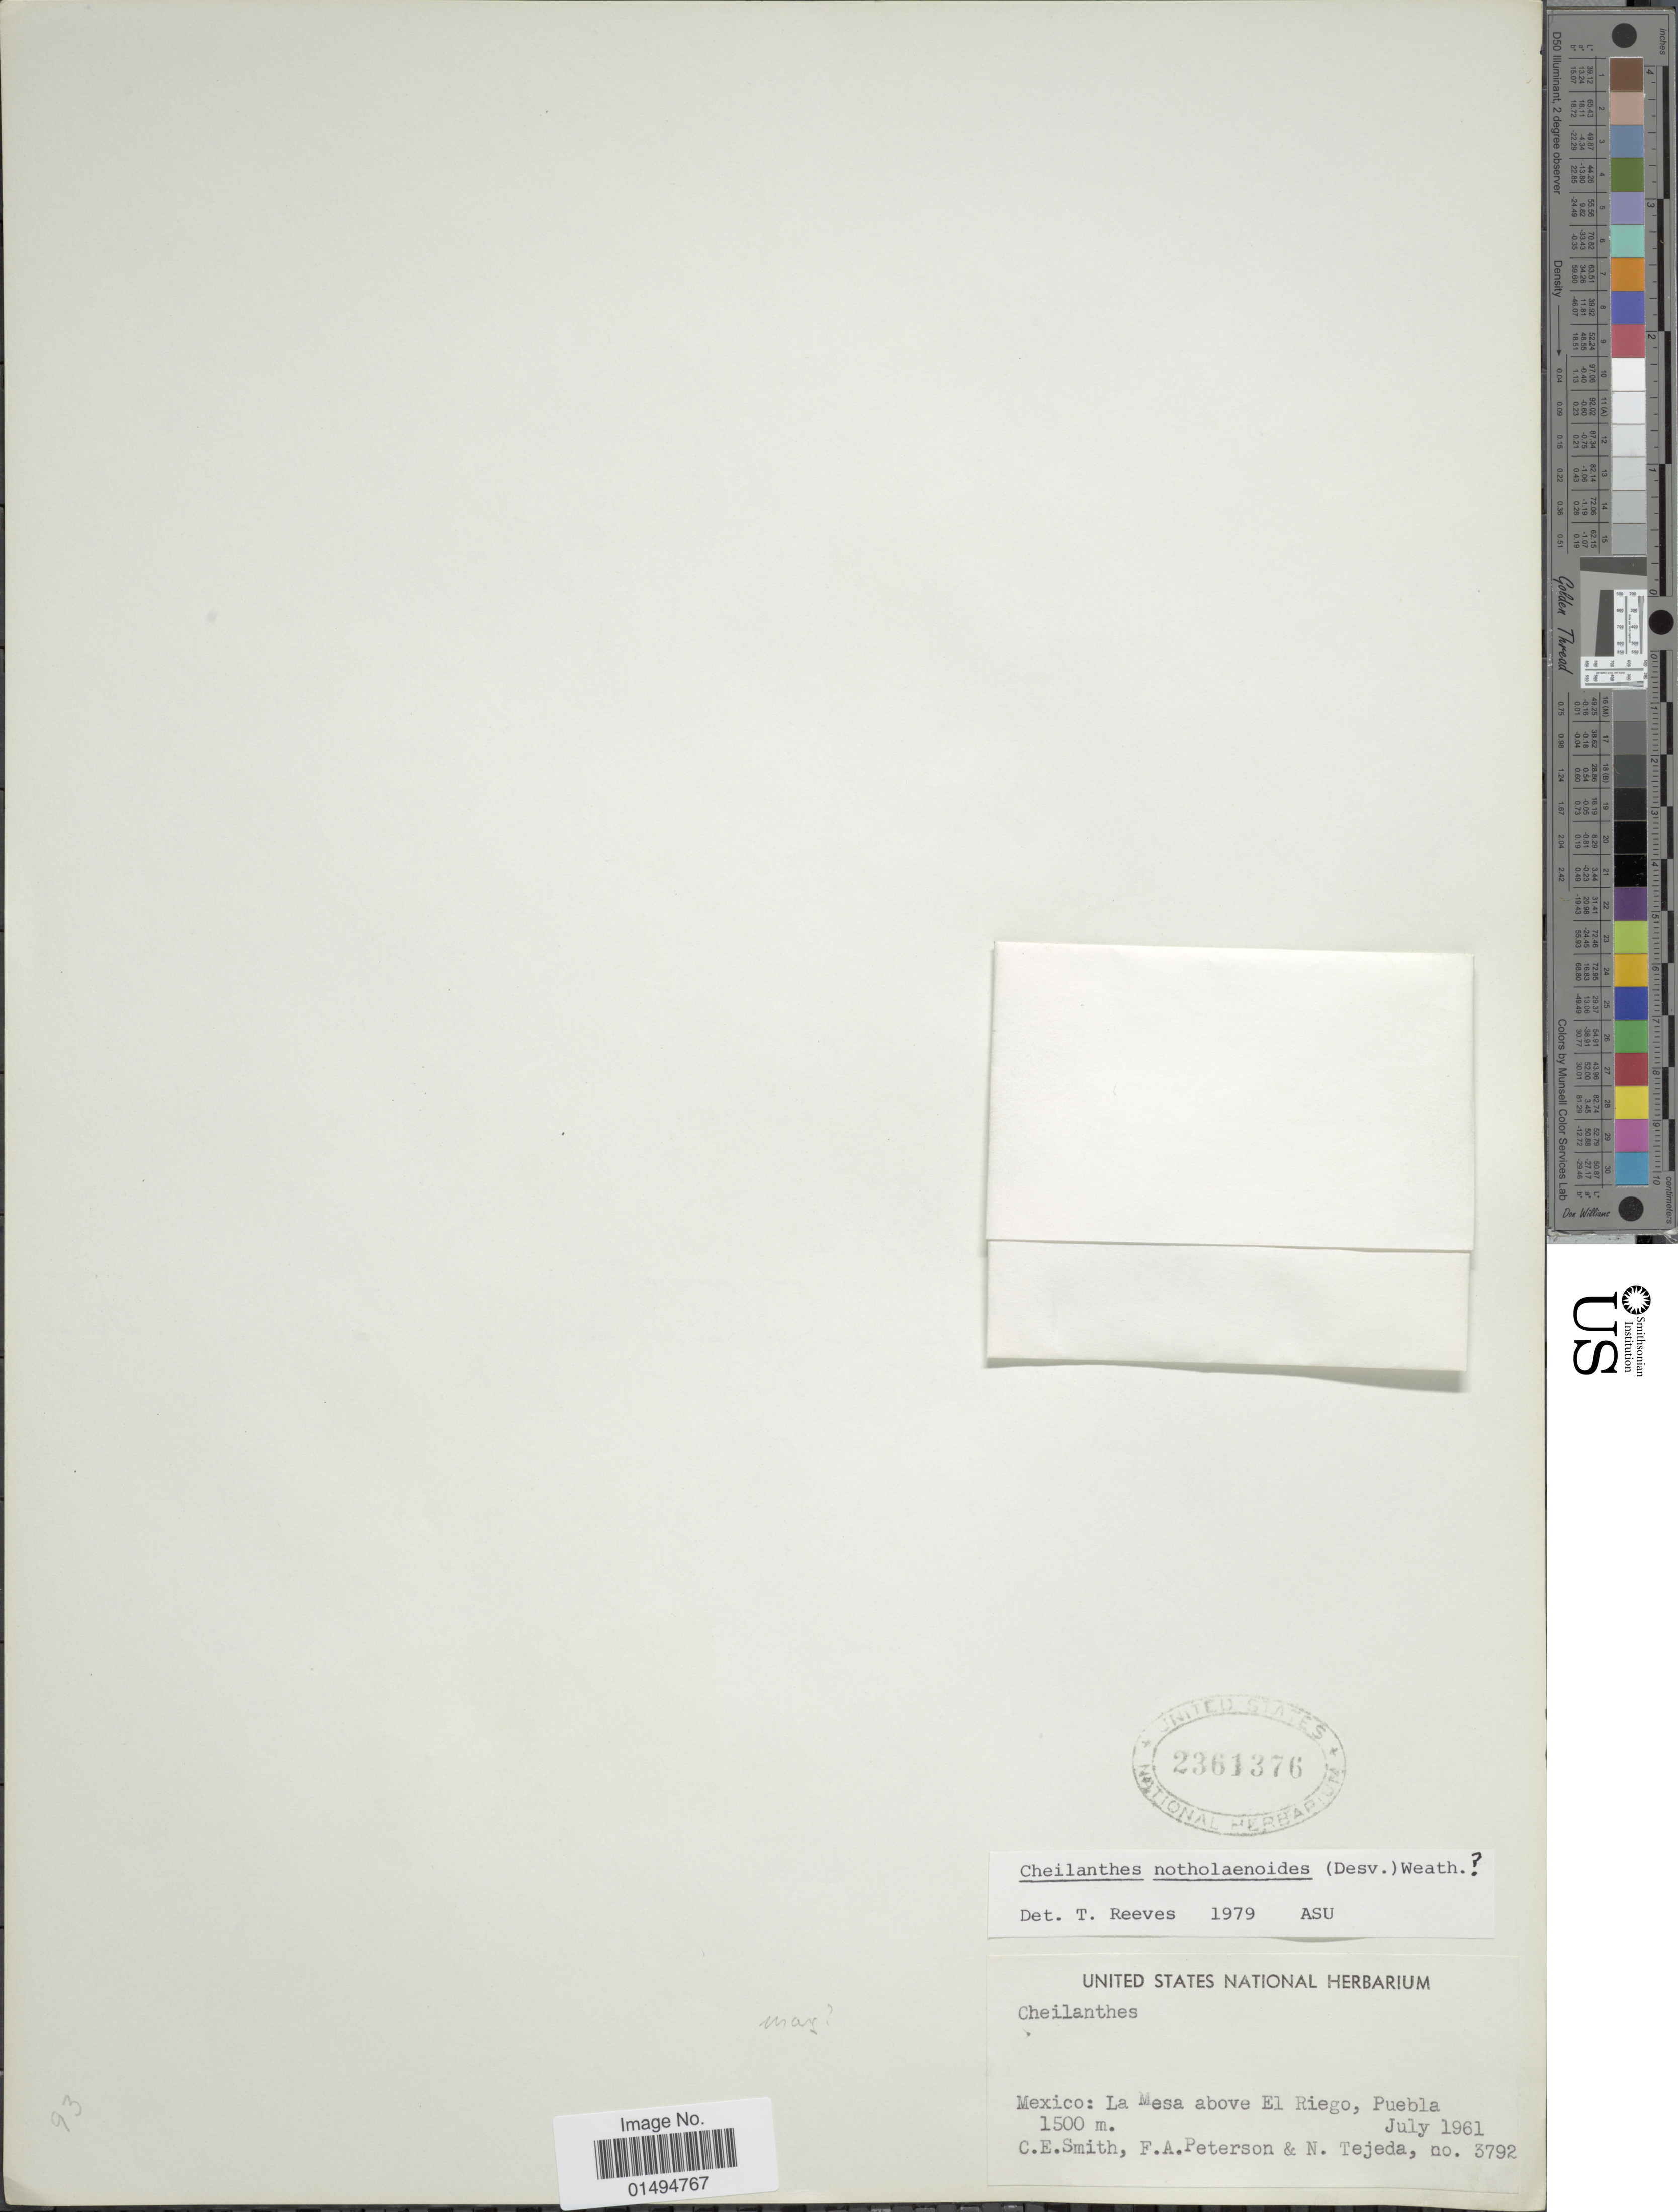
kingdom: Plantae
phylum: Tracheophyta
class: Polypodiopsida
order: Polypodiales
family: Pteridaceae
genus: Myriopteris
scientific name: Myriopteris notholaenoides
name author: (Desv.) Grusz & Windham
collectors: C. E. Smith Jr., F. A. Peterson & N. Tejeda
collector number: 3792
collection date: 1961-07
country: Mexico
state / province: Puebla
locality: La Mesa above El Riego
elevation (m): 1500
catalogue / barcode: US 2361376